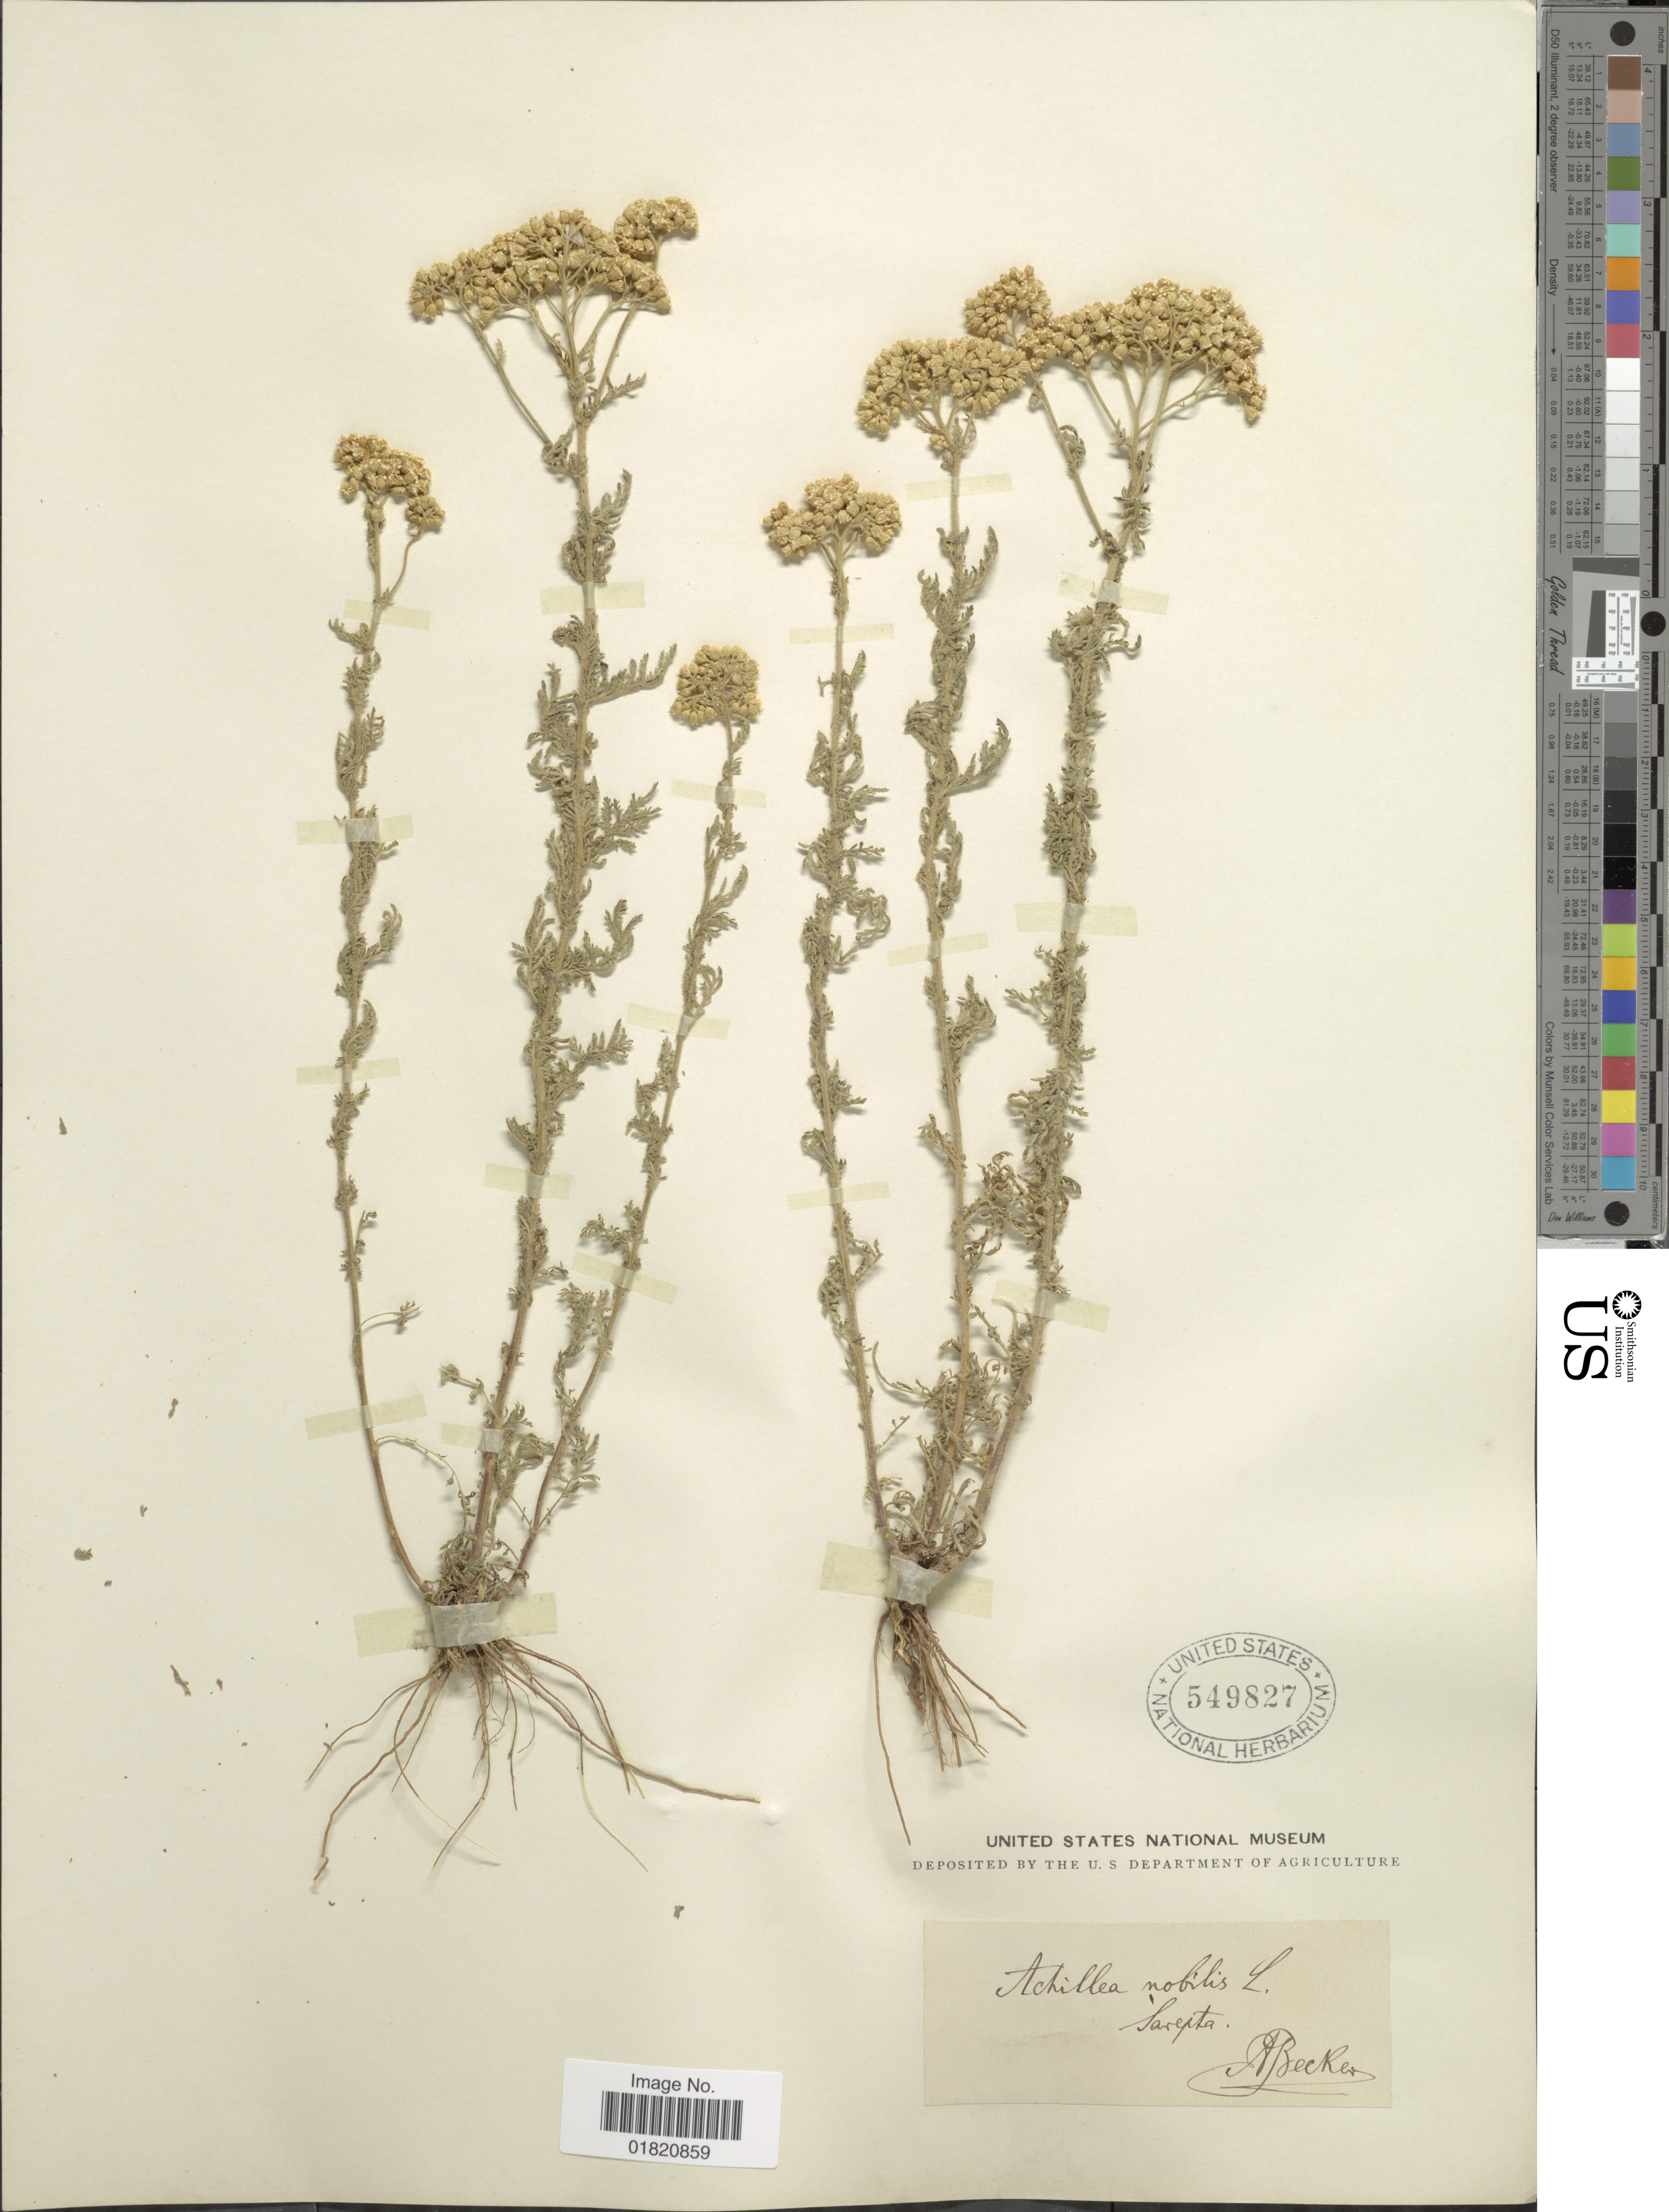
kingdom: Plantae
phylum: Tracheophyta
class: Magnoliopsida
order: Asterales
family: Asteraceae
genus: Achillea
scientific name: Achillea nobilis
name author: L.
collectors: A. Becker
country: Russian Federation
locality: Sarepta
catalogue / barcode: US 549827